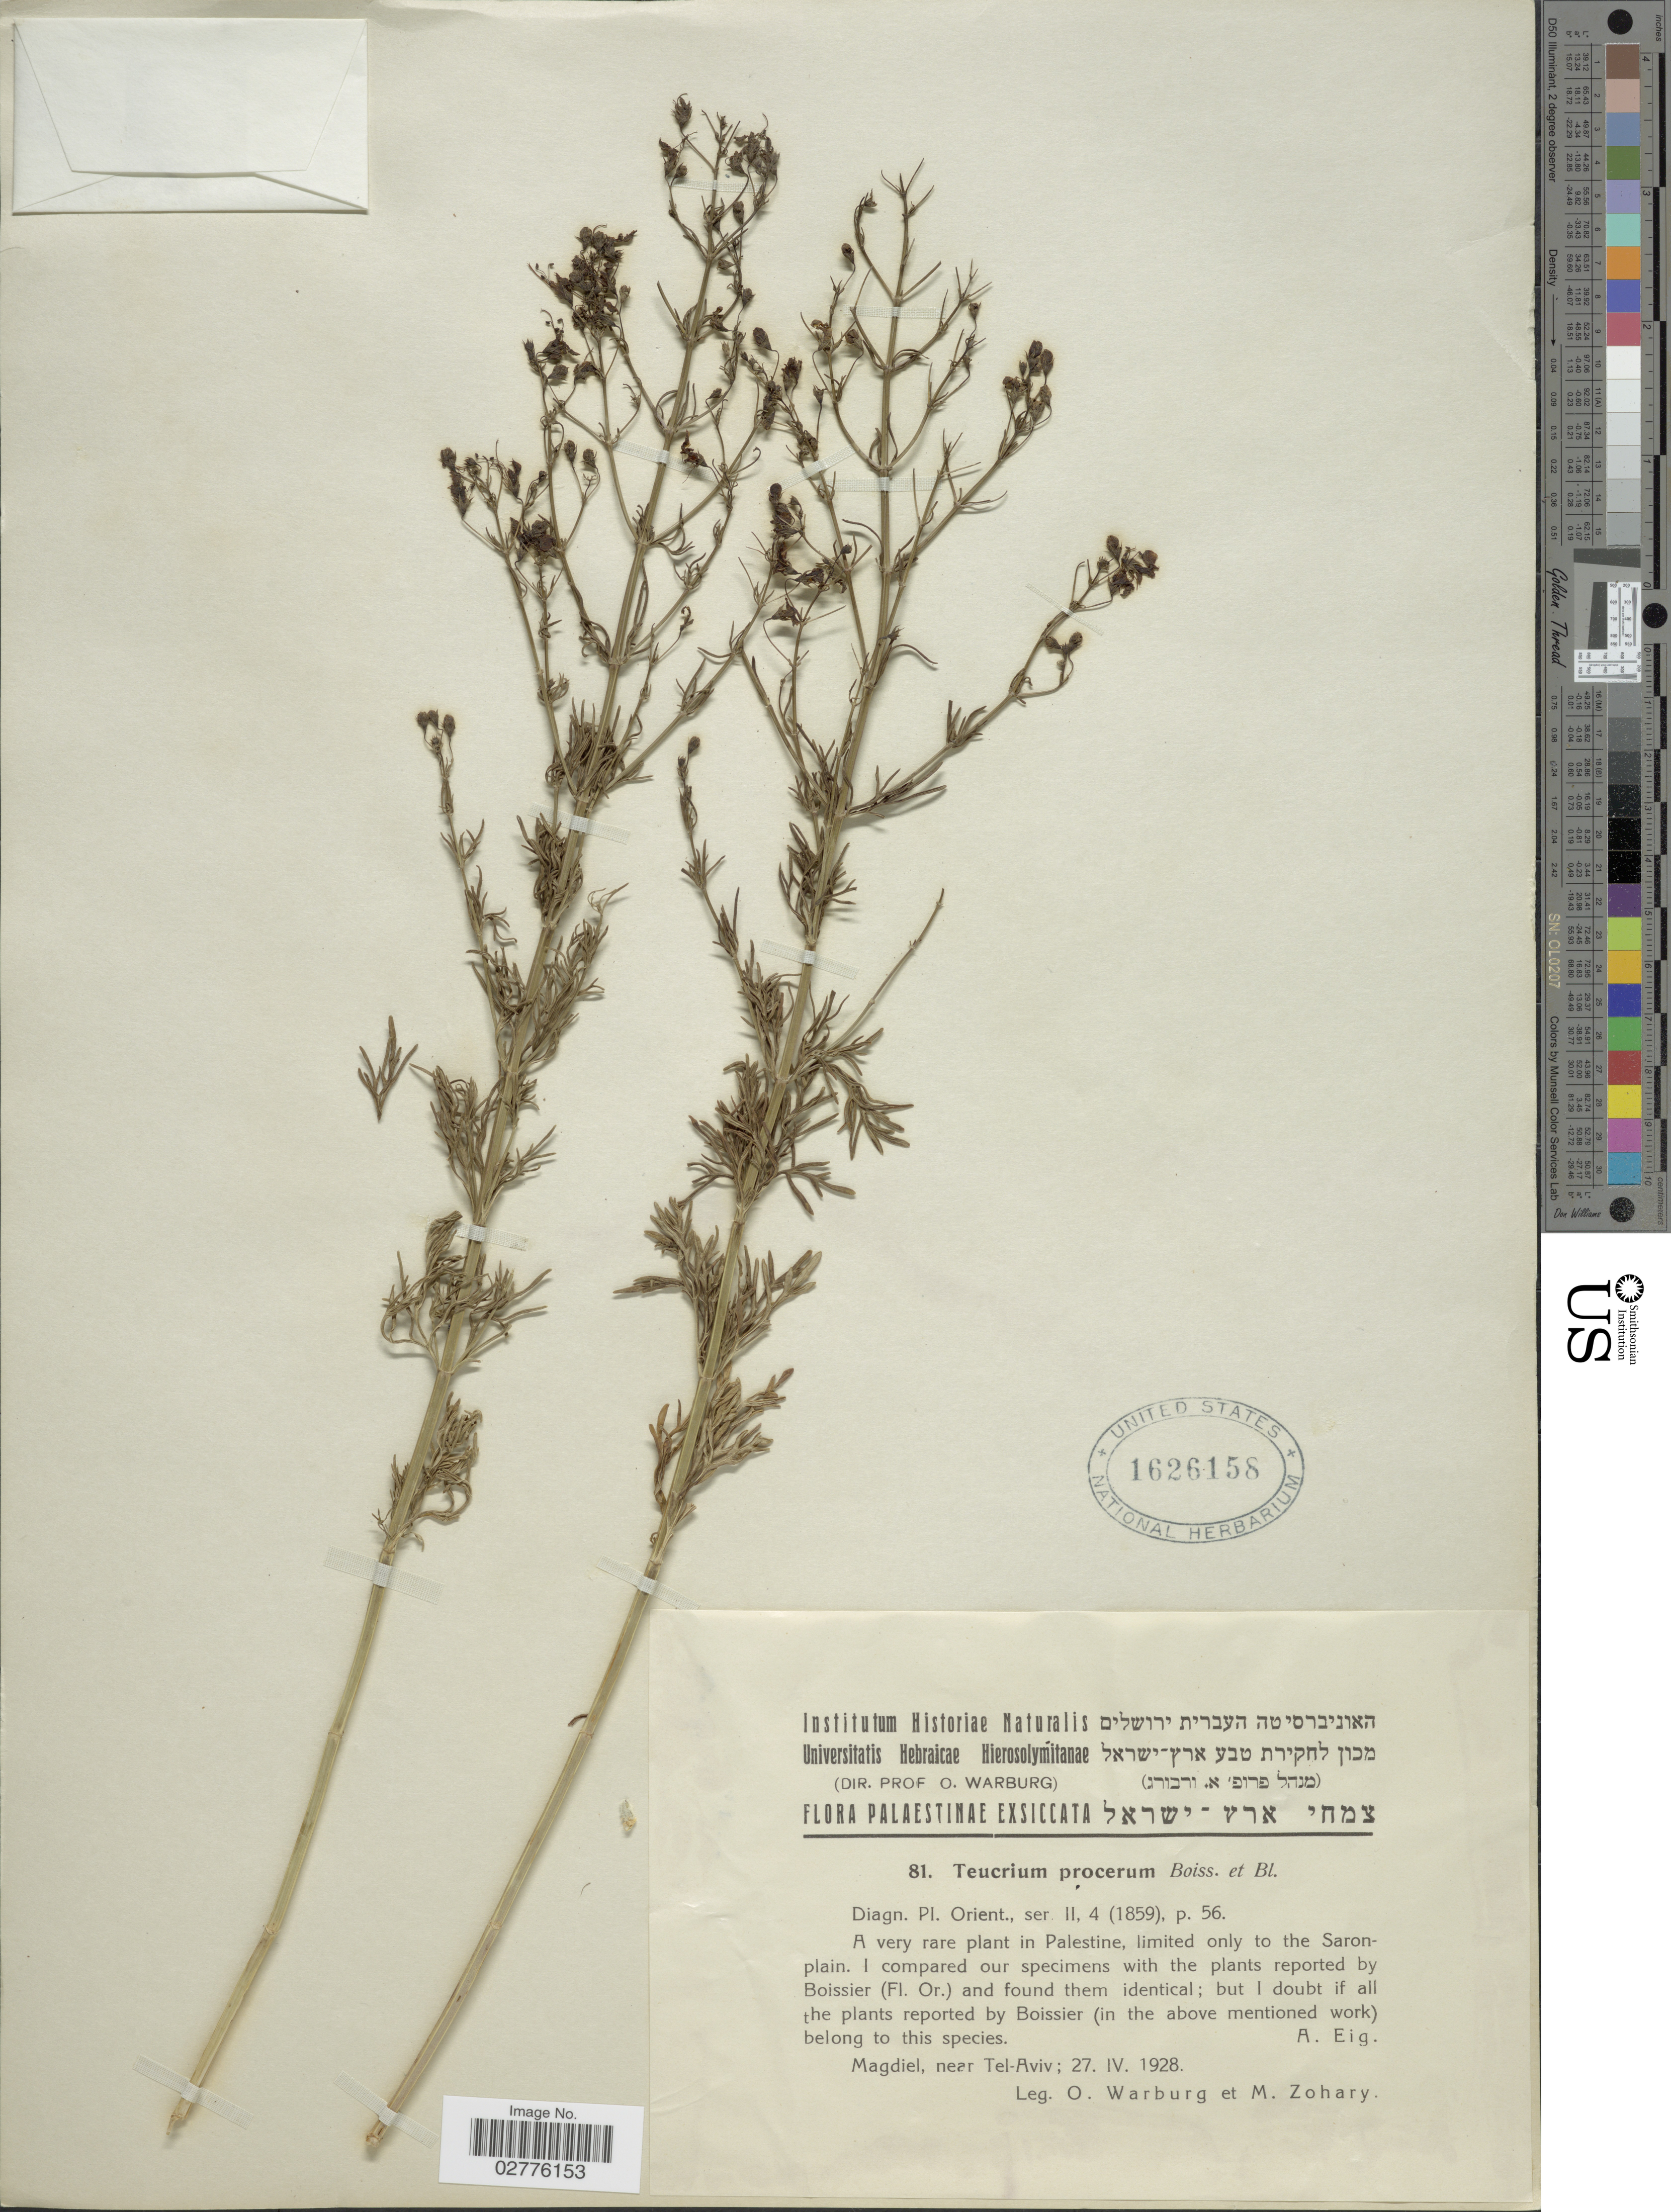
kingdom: Plantae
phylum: Tracheophyta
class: Magnoliopsida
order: Lamiales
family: Lamiaceae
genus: Teucrium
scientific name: Teucrium procerum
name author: Boiss. & Blanche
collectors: O. Warburg & M. Zohary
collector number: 81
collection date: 1928-04-27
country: Israel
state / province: Tel Aviv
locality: Palaestinae, Magdiel, near Tel-Aviv.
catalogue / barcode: US 1626158